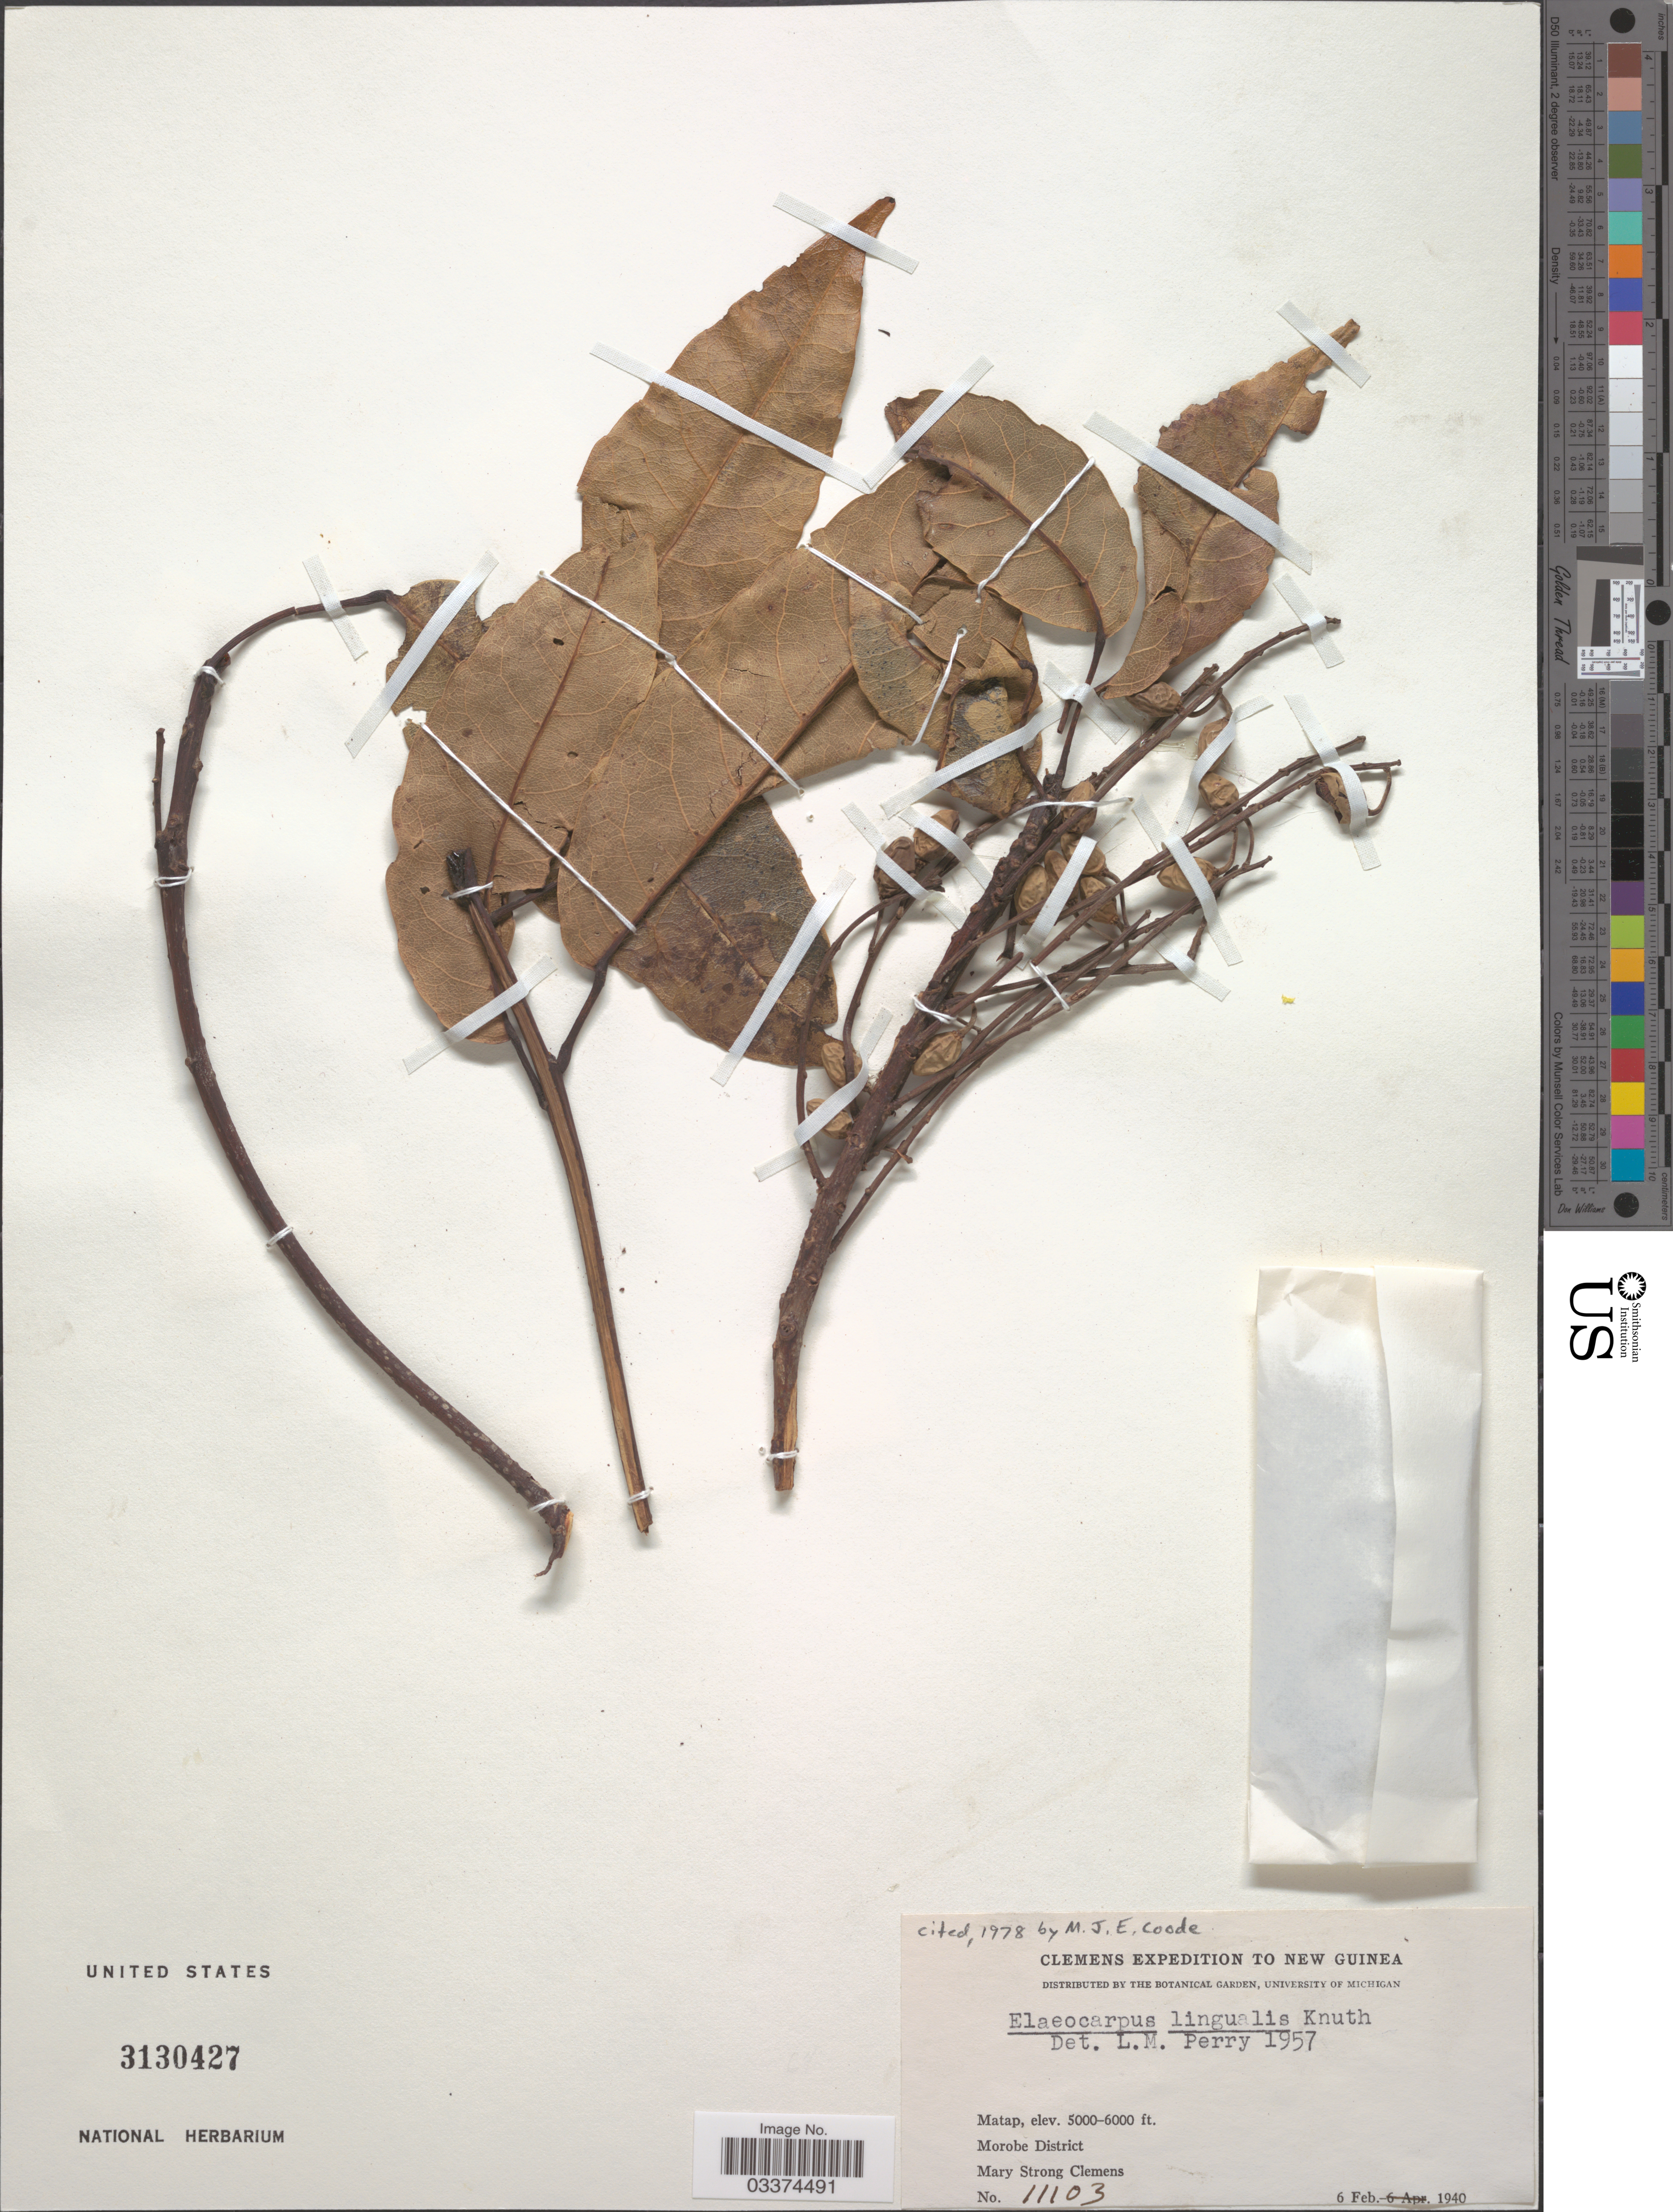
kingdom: Plantae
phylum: Tracheophyta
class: Magnoliopsida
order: Oxalidales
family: Elaeocarpaceae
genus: Elaeocarpus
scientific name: Elaeocarpus lingualis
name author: R. Knuth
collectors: M. S. Clemens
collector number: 11103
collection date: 1940-02-06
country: Papua New Guinea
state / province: Morobe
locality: New Guinea, Matap, Morobe District.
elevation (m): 1524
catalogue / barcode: US 3130427